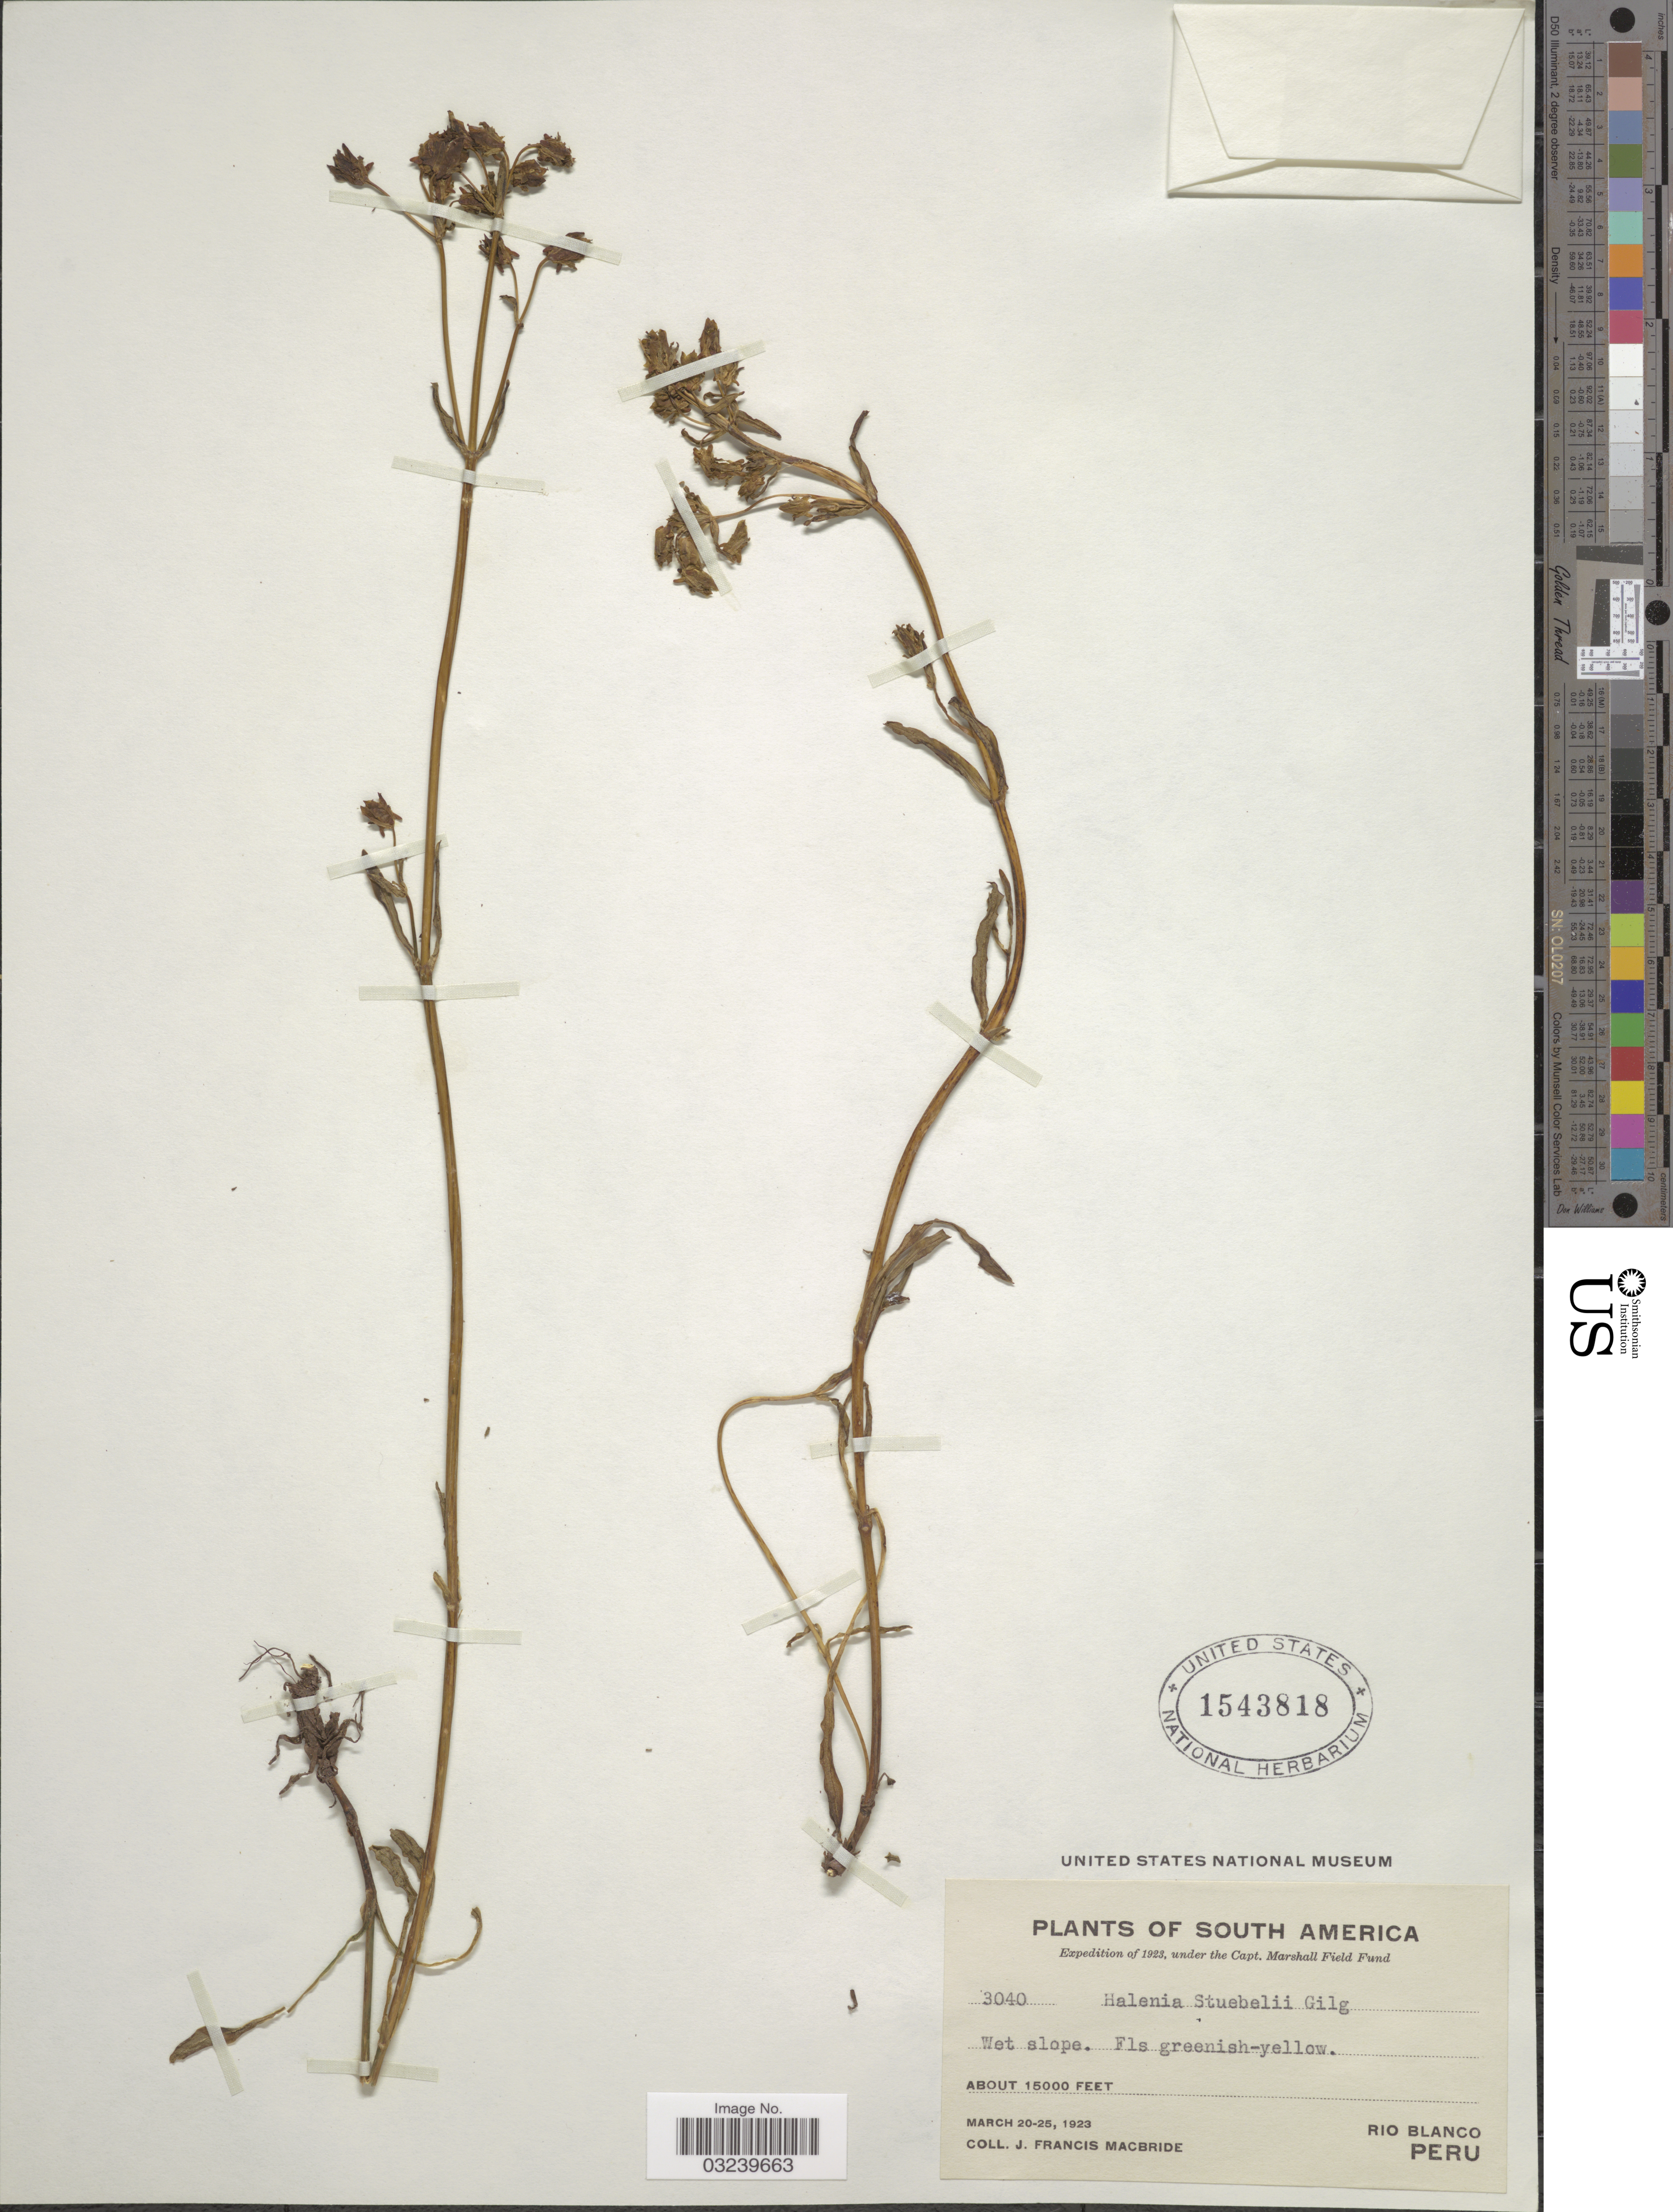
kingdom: Plantae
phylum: Tracheophyta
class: Magnoliopsida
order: Gentianales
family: Gentianaceae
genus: Halenia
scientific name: Halenia stuebelii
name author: Gilg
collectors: J. F. Macbride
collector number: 3040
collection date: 1923-03-20/1923-03-25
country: Peru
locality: Rio Blanco, Peru.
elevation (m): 4572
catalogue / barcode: US 1543818